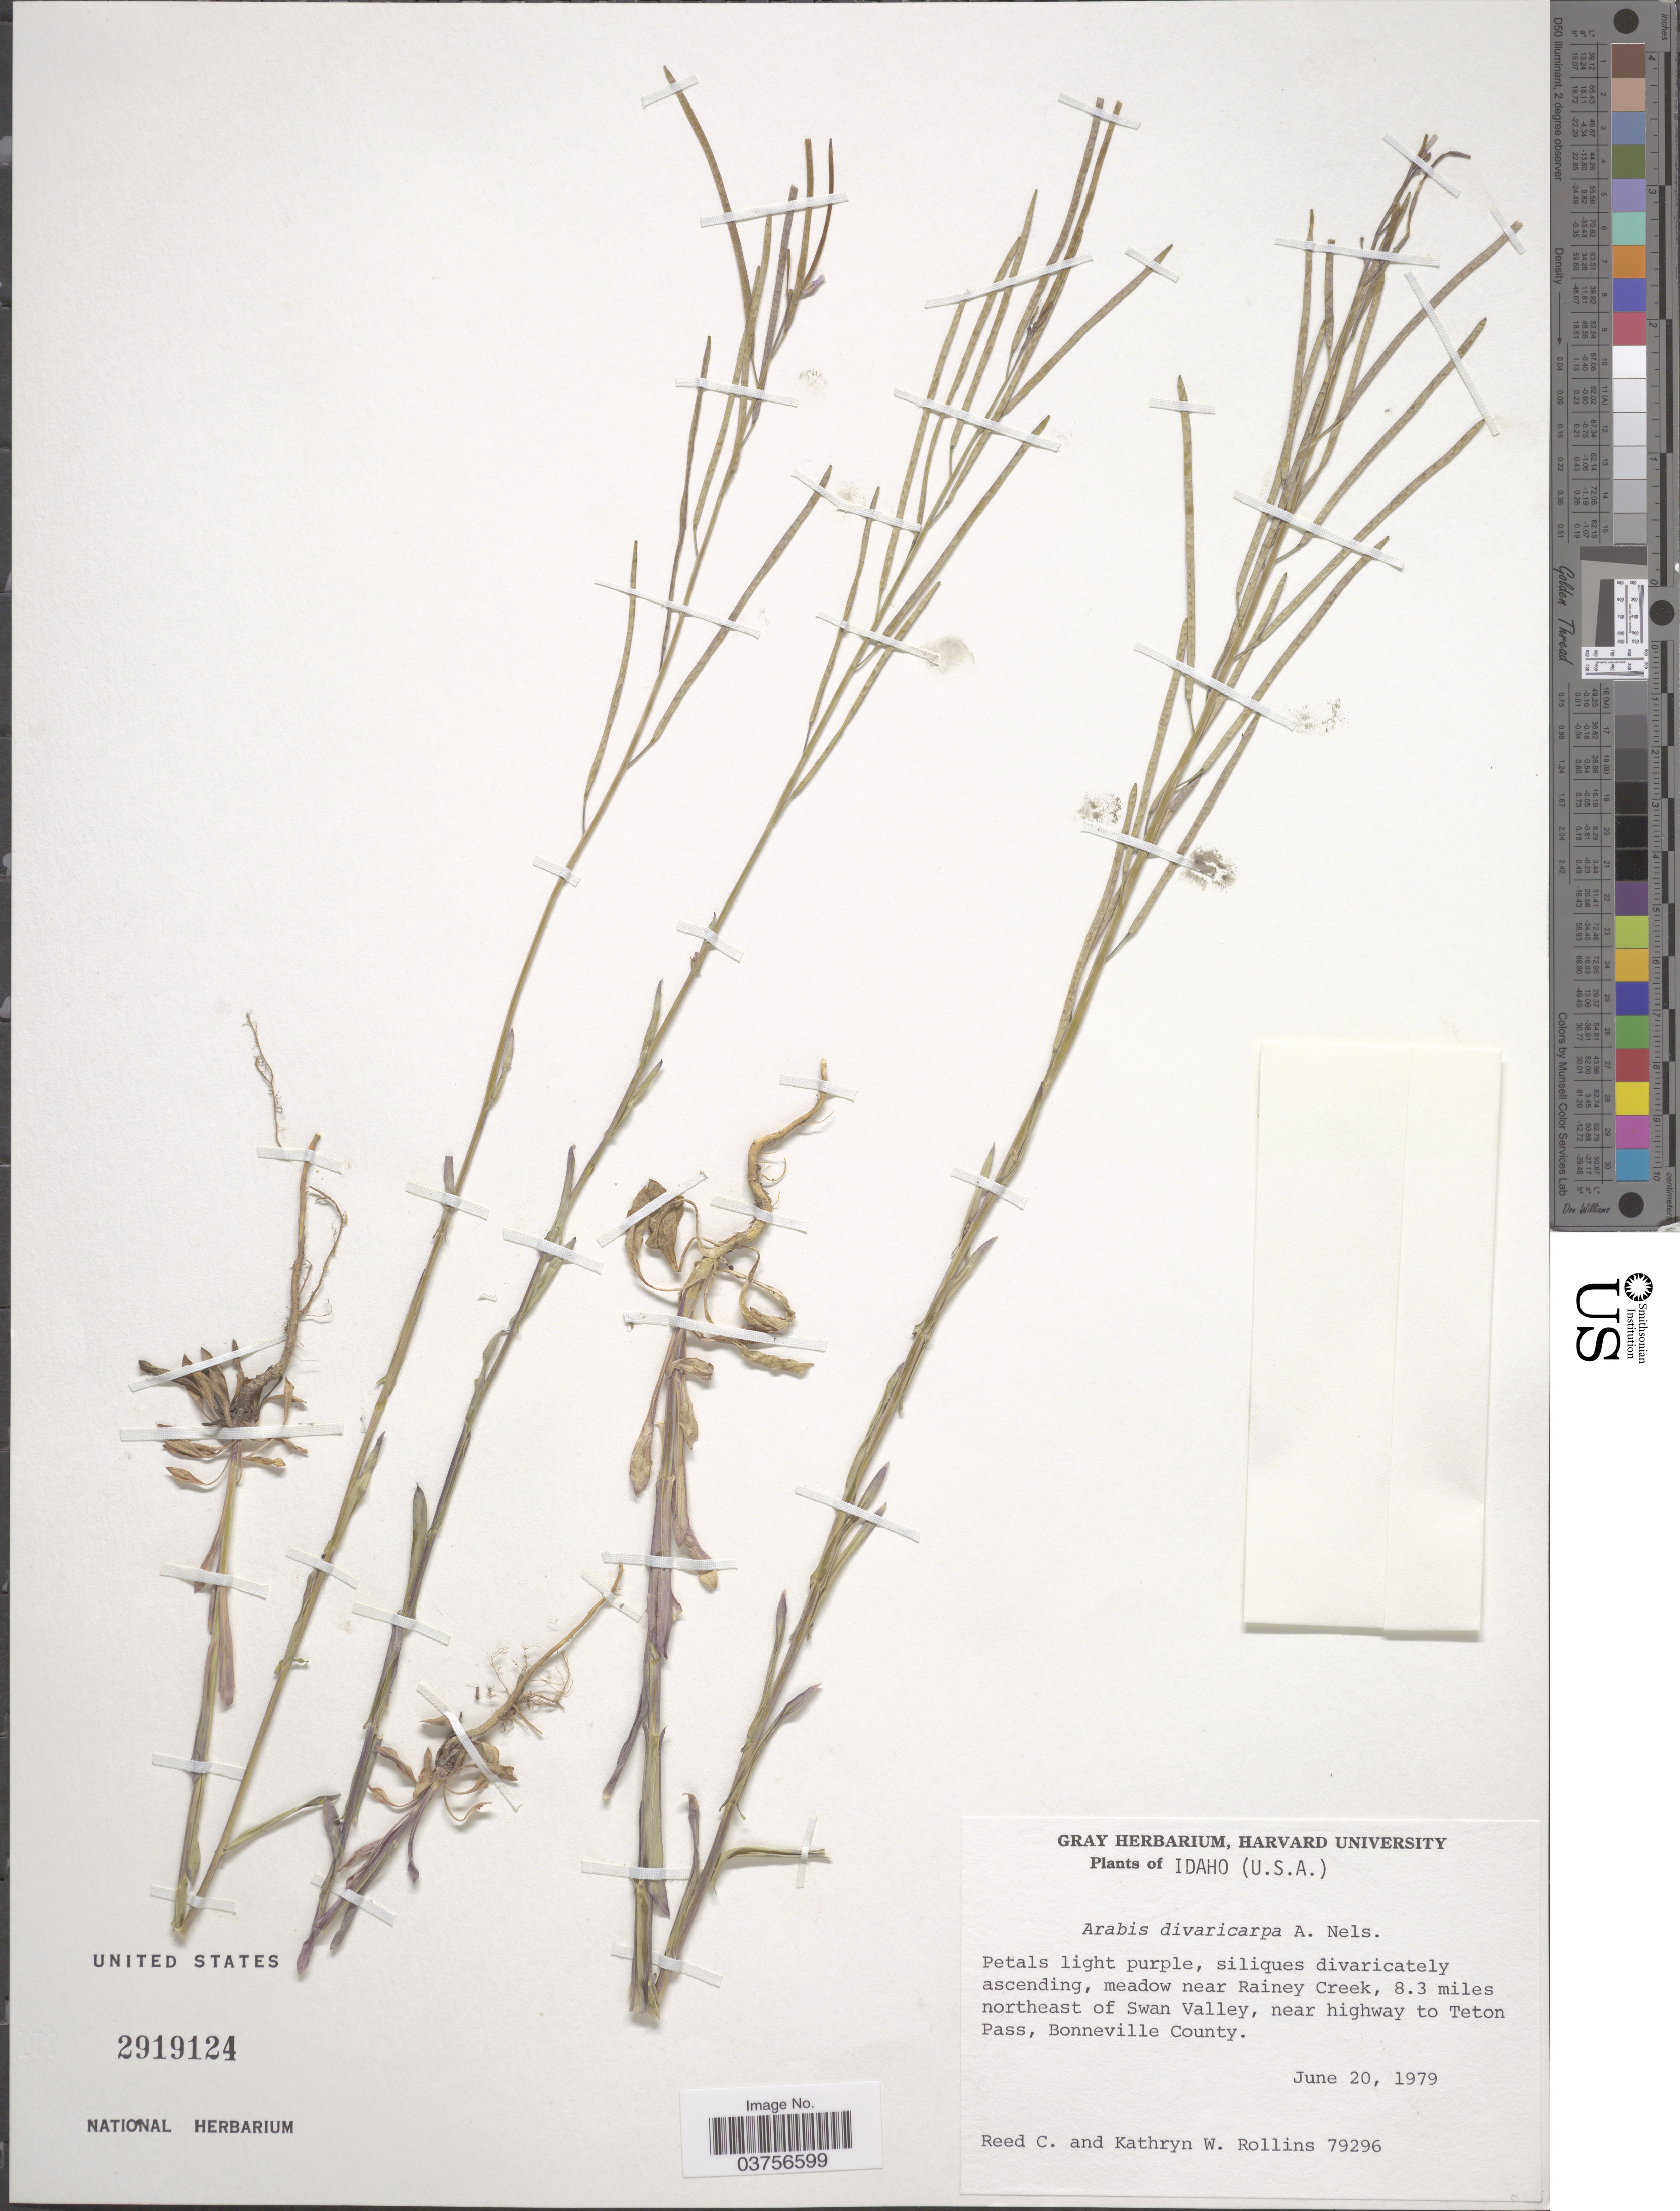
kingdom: Plantae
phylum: Tracheophyta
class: Magnoliopsida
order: Brassicales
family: Brassicaceae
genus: Arabis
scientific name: Arabis divaricarpa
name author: A. Nelson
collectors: R. C. Rollins & K. W. Rollins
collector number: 79296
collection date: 1979-06-20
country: United States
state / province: Idaho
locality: Meadow near Rainey Creek, 8.3 miles northeast of Swan Valley, near highway to Teton Pass, Bonneville County.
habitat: meadow near creek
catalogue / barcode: US 2919124